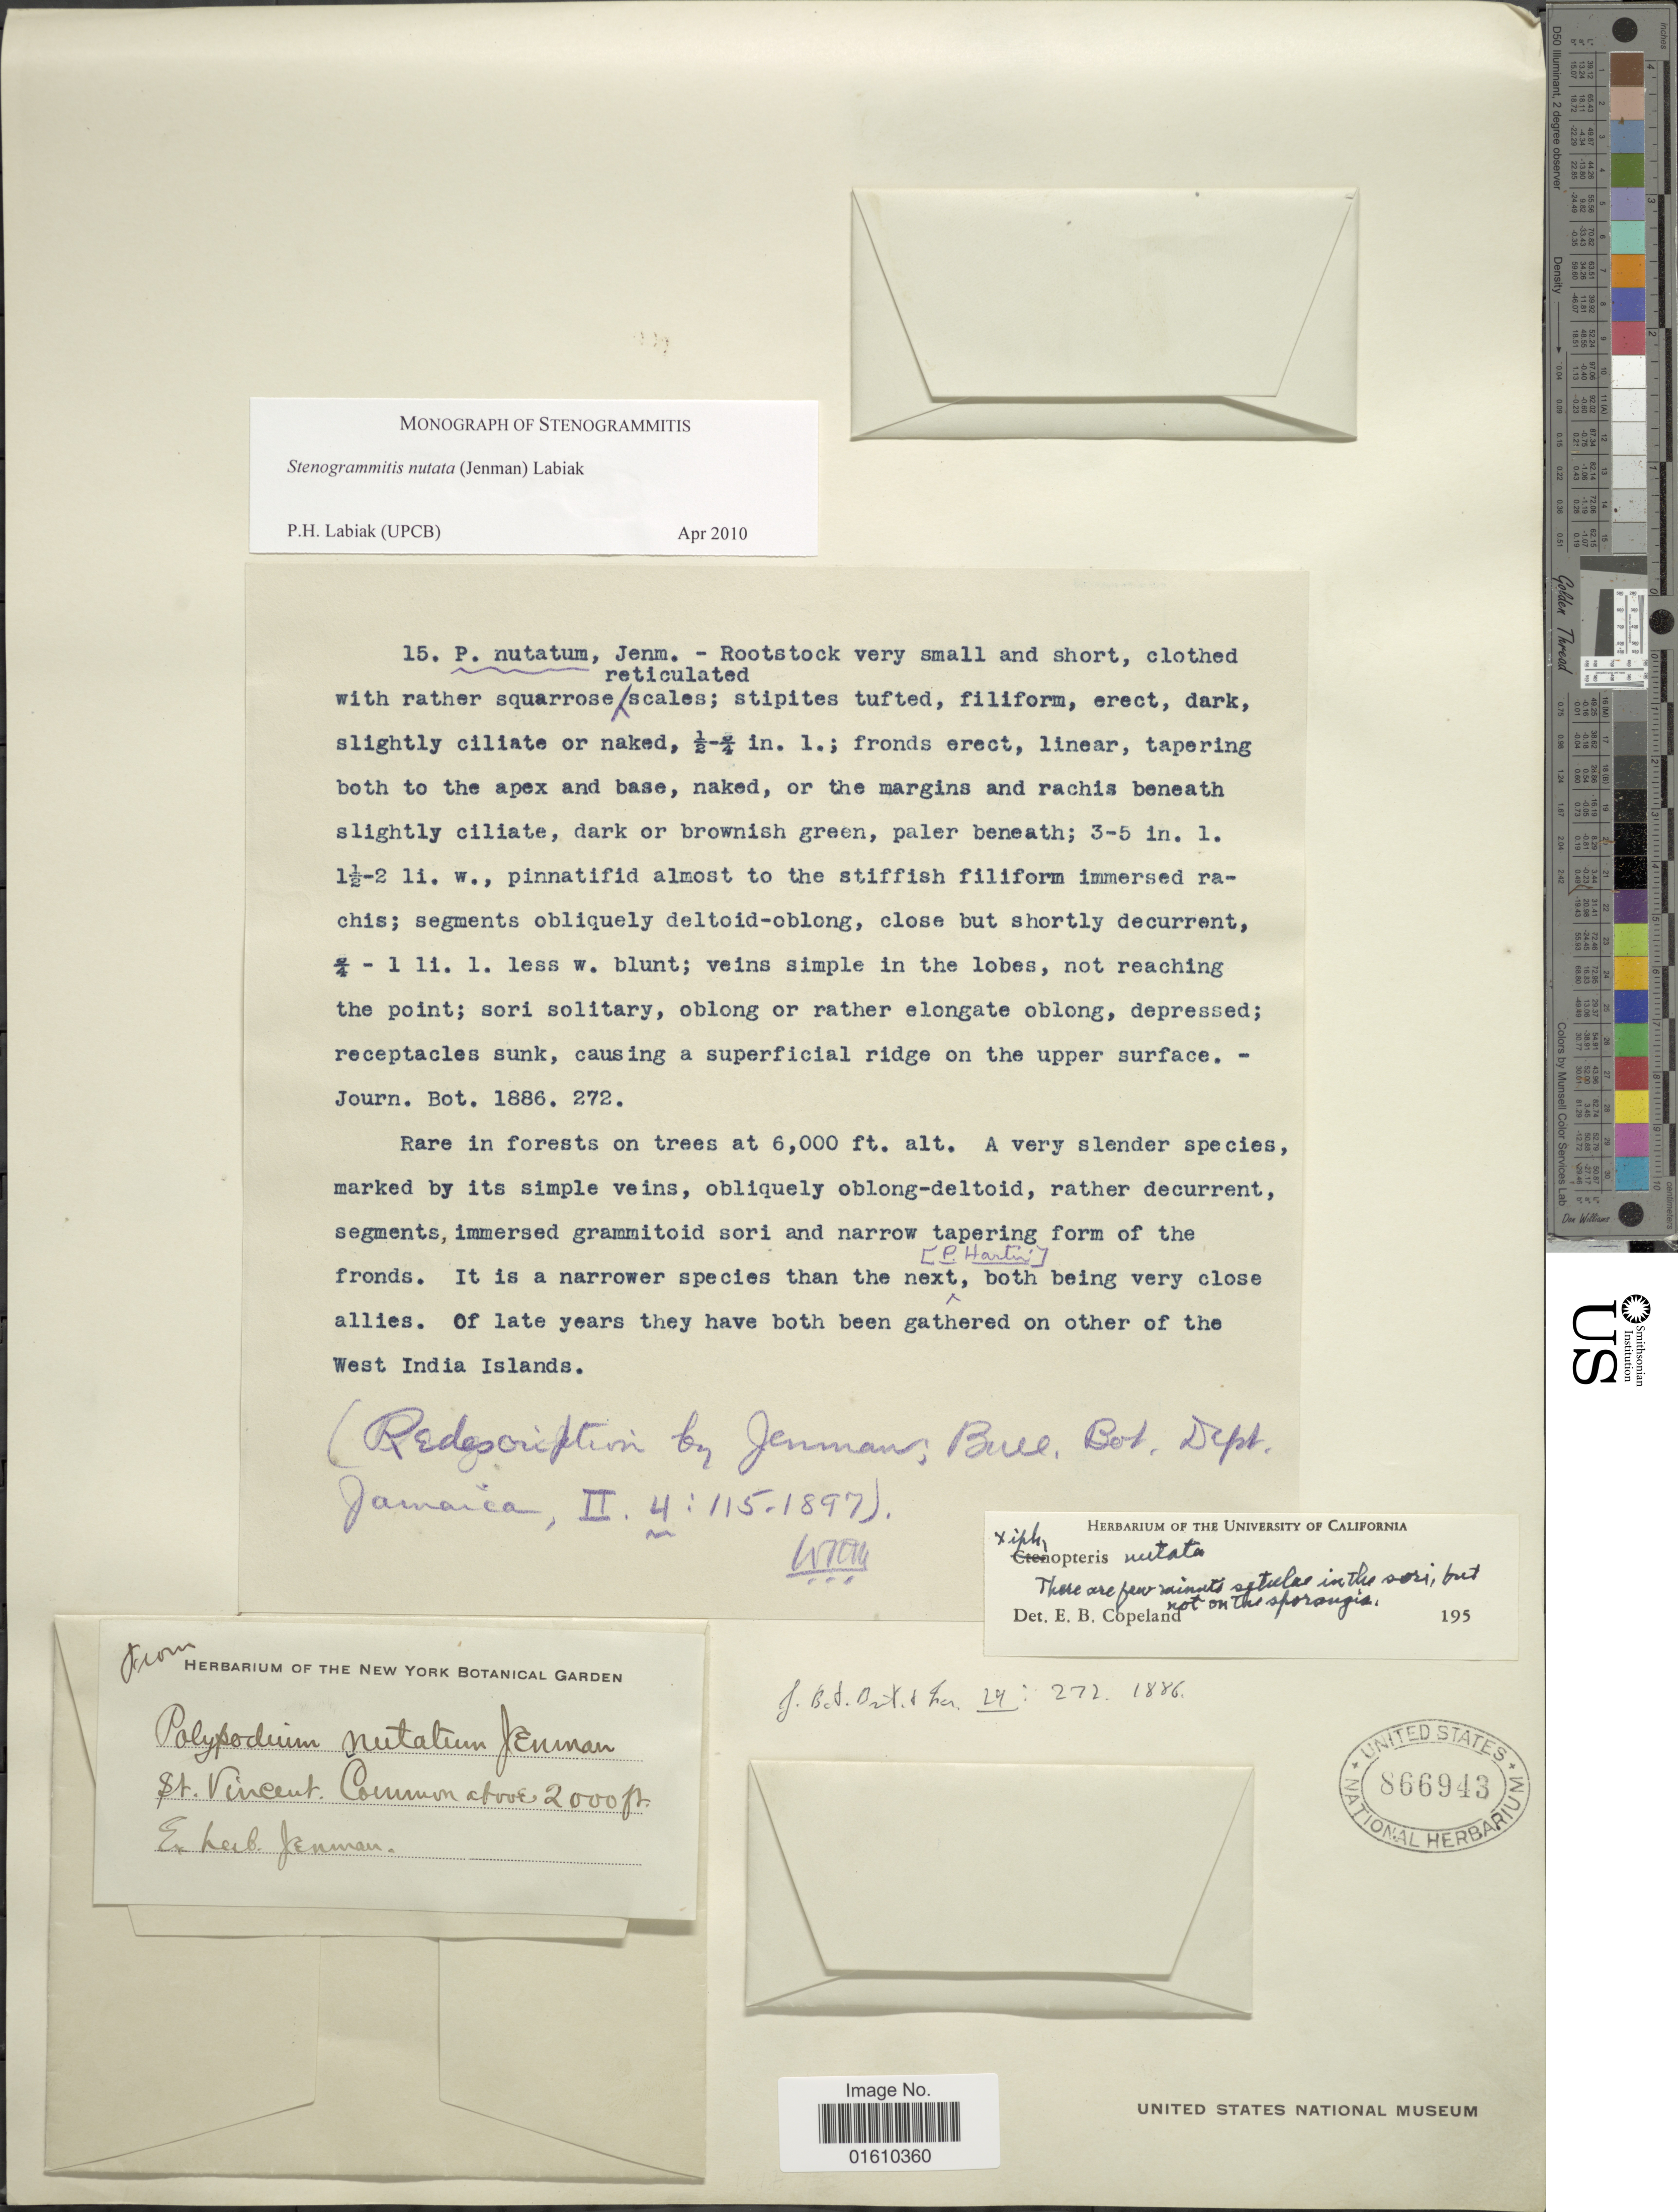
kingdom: Plantae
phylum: Tracheophyta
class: Polypodiopsida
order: Polypodiales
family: Polypodiaceae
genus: Stenogrammitis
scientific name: Stenogrammitis nutata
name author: (Jenman) Labiak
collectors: ex herb. Jenman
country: St. Vincent - Grenadines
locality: St. Vincent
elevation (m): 610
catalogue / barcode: US 866943